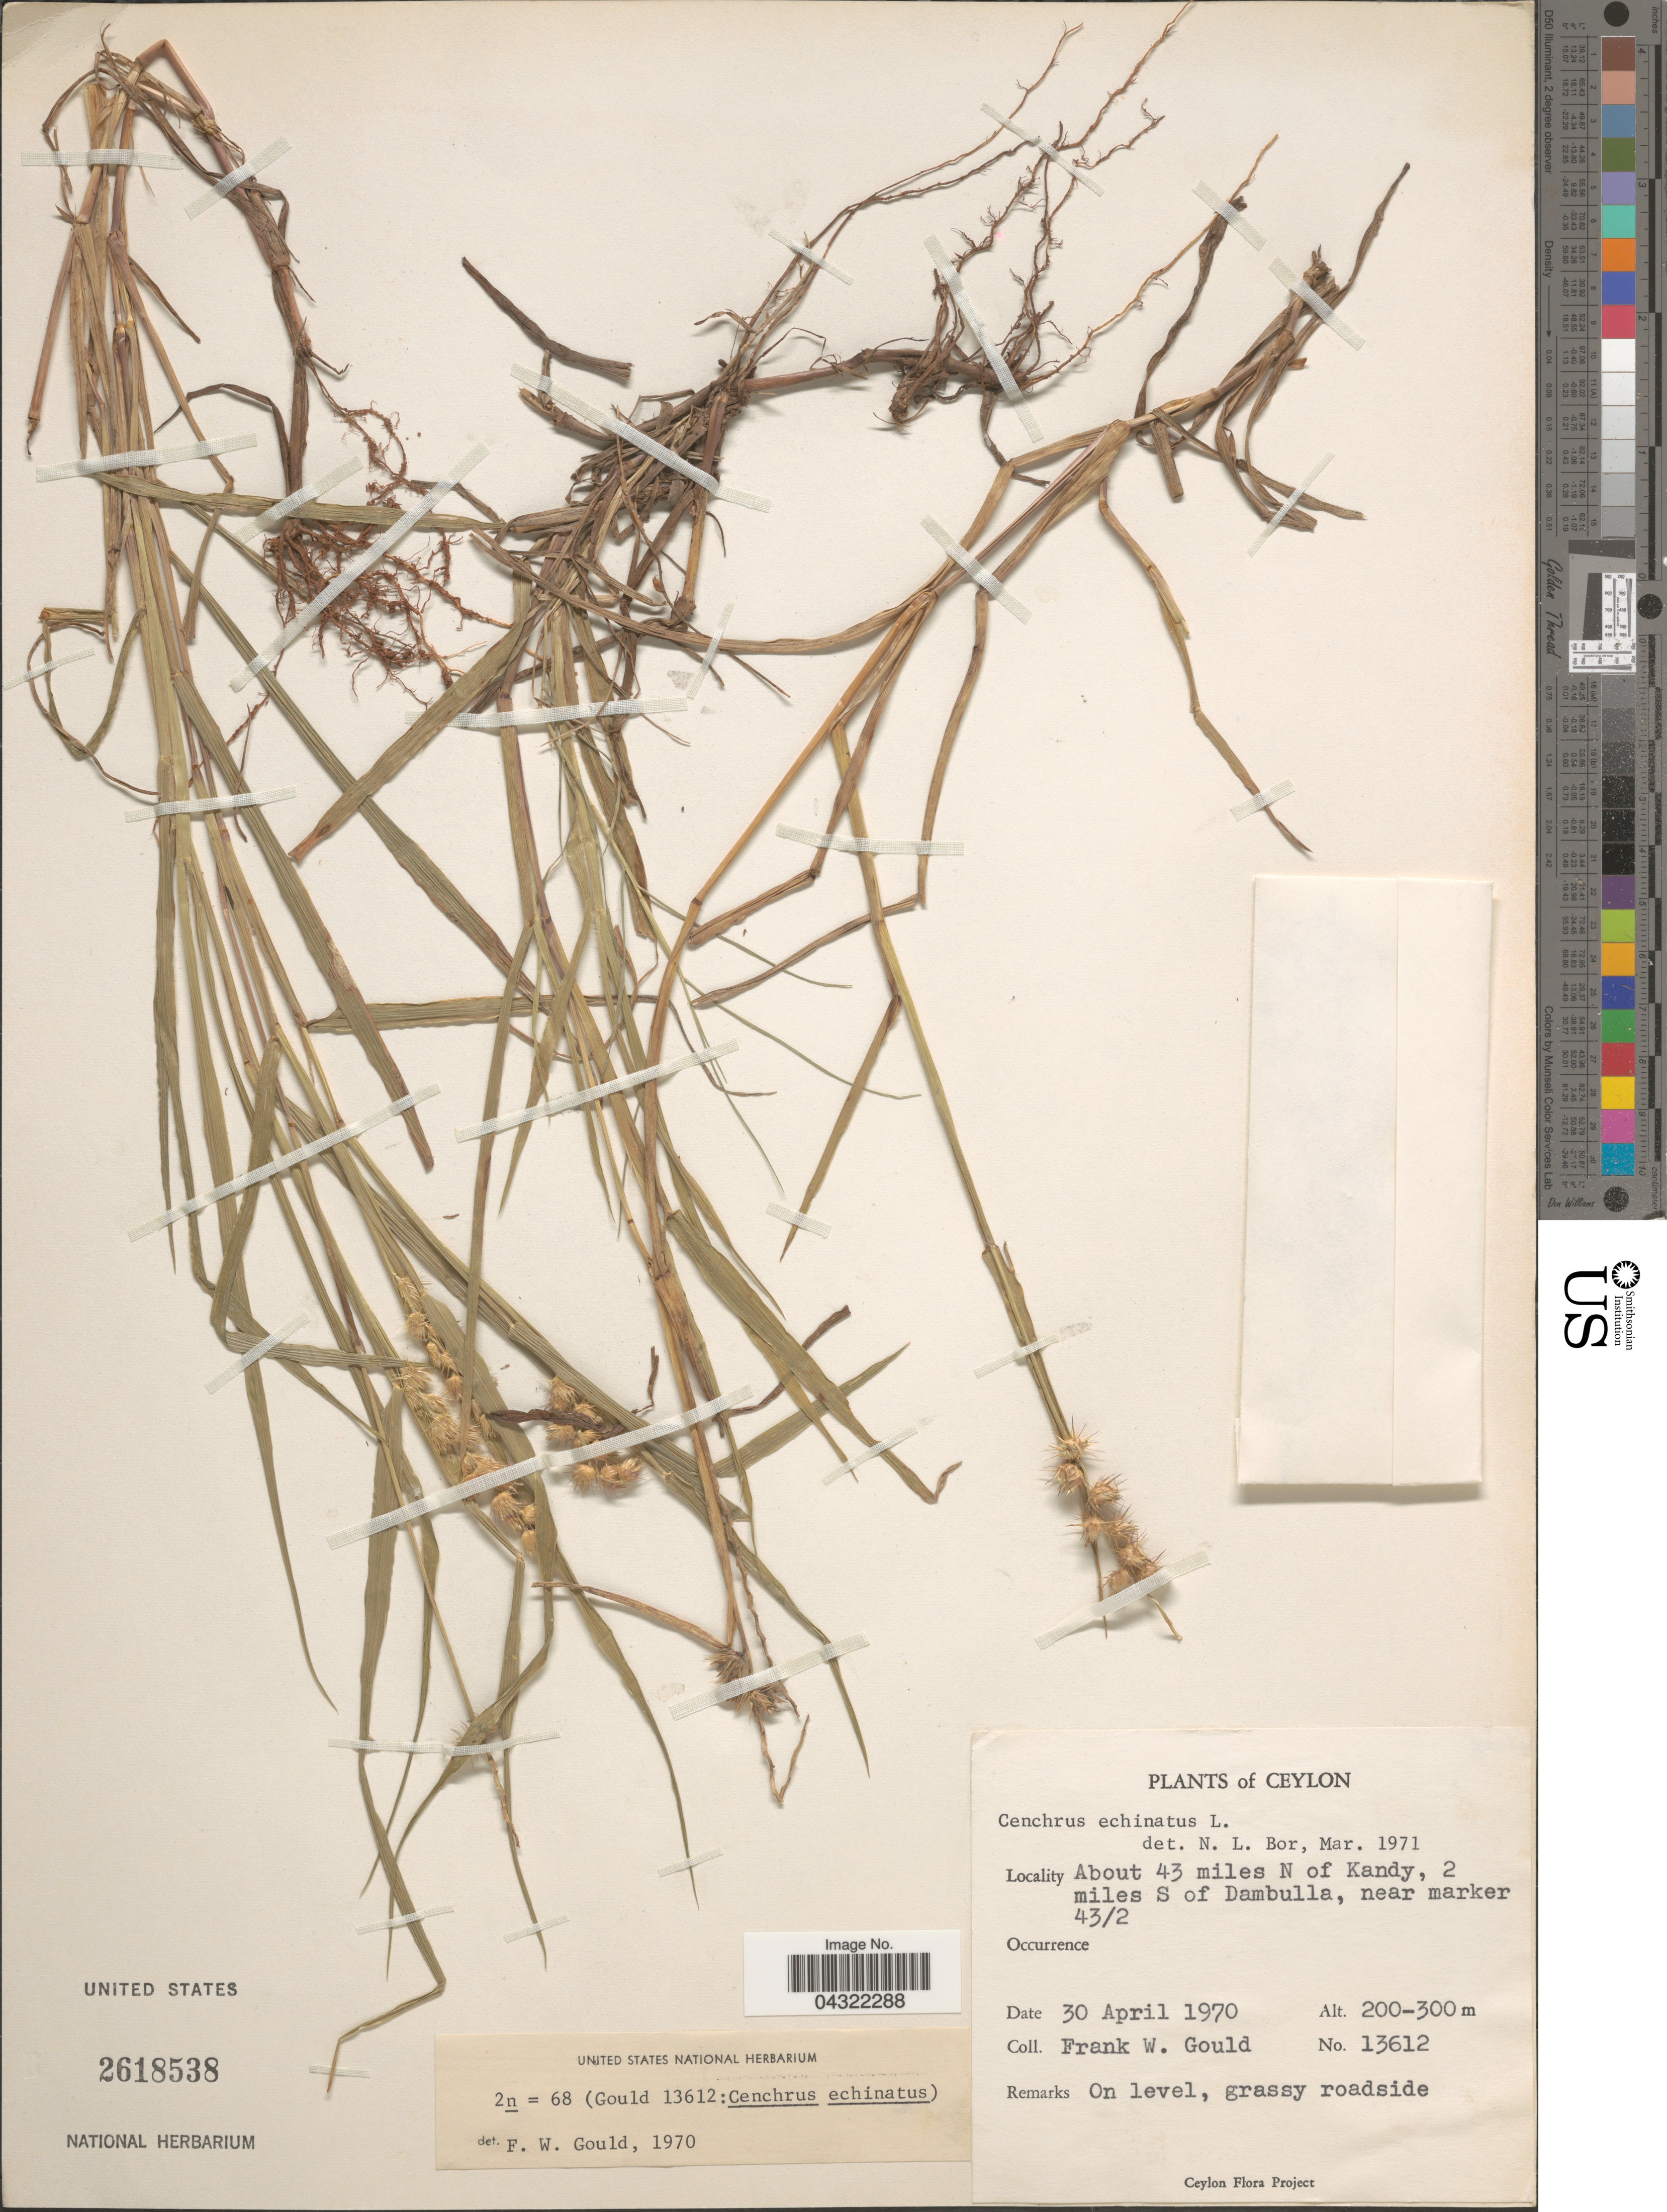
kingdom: Plantae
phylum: Tracheophyta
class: Liliopsida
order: Poales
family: Poaceae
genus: Cenchrus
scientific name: Cenchrus echinatus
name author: L.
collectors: F. W. Gould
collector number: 13612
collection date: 1970-04-30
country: Sri Lanka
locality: Ceylon. About 43 miles N of Kandy, 2 miles S of Dambulla, near marker 43/2.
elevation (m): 200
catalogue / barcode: US 2618538